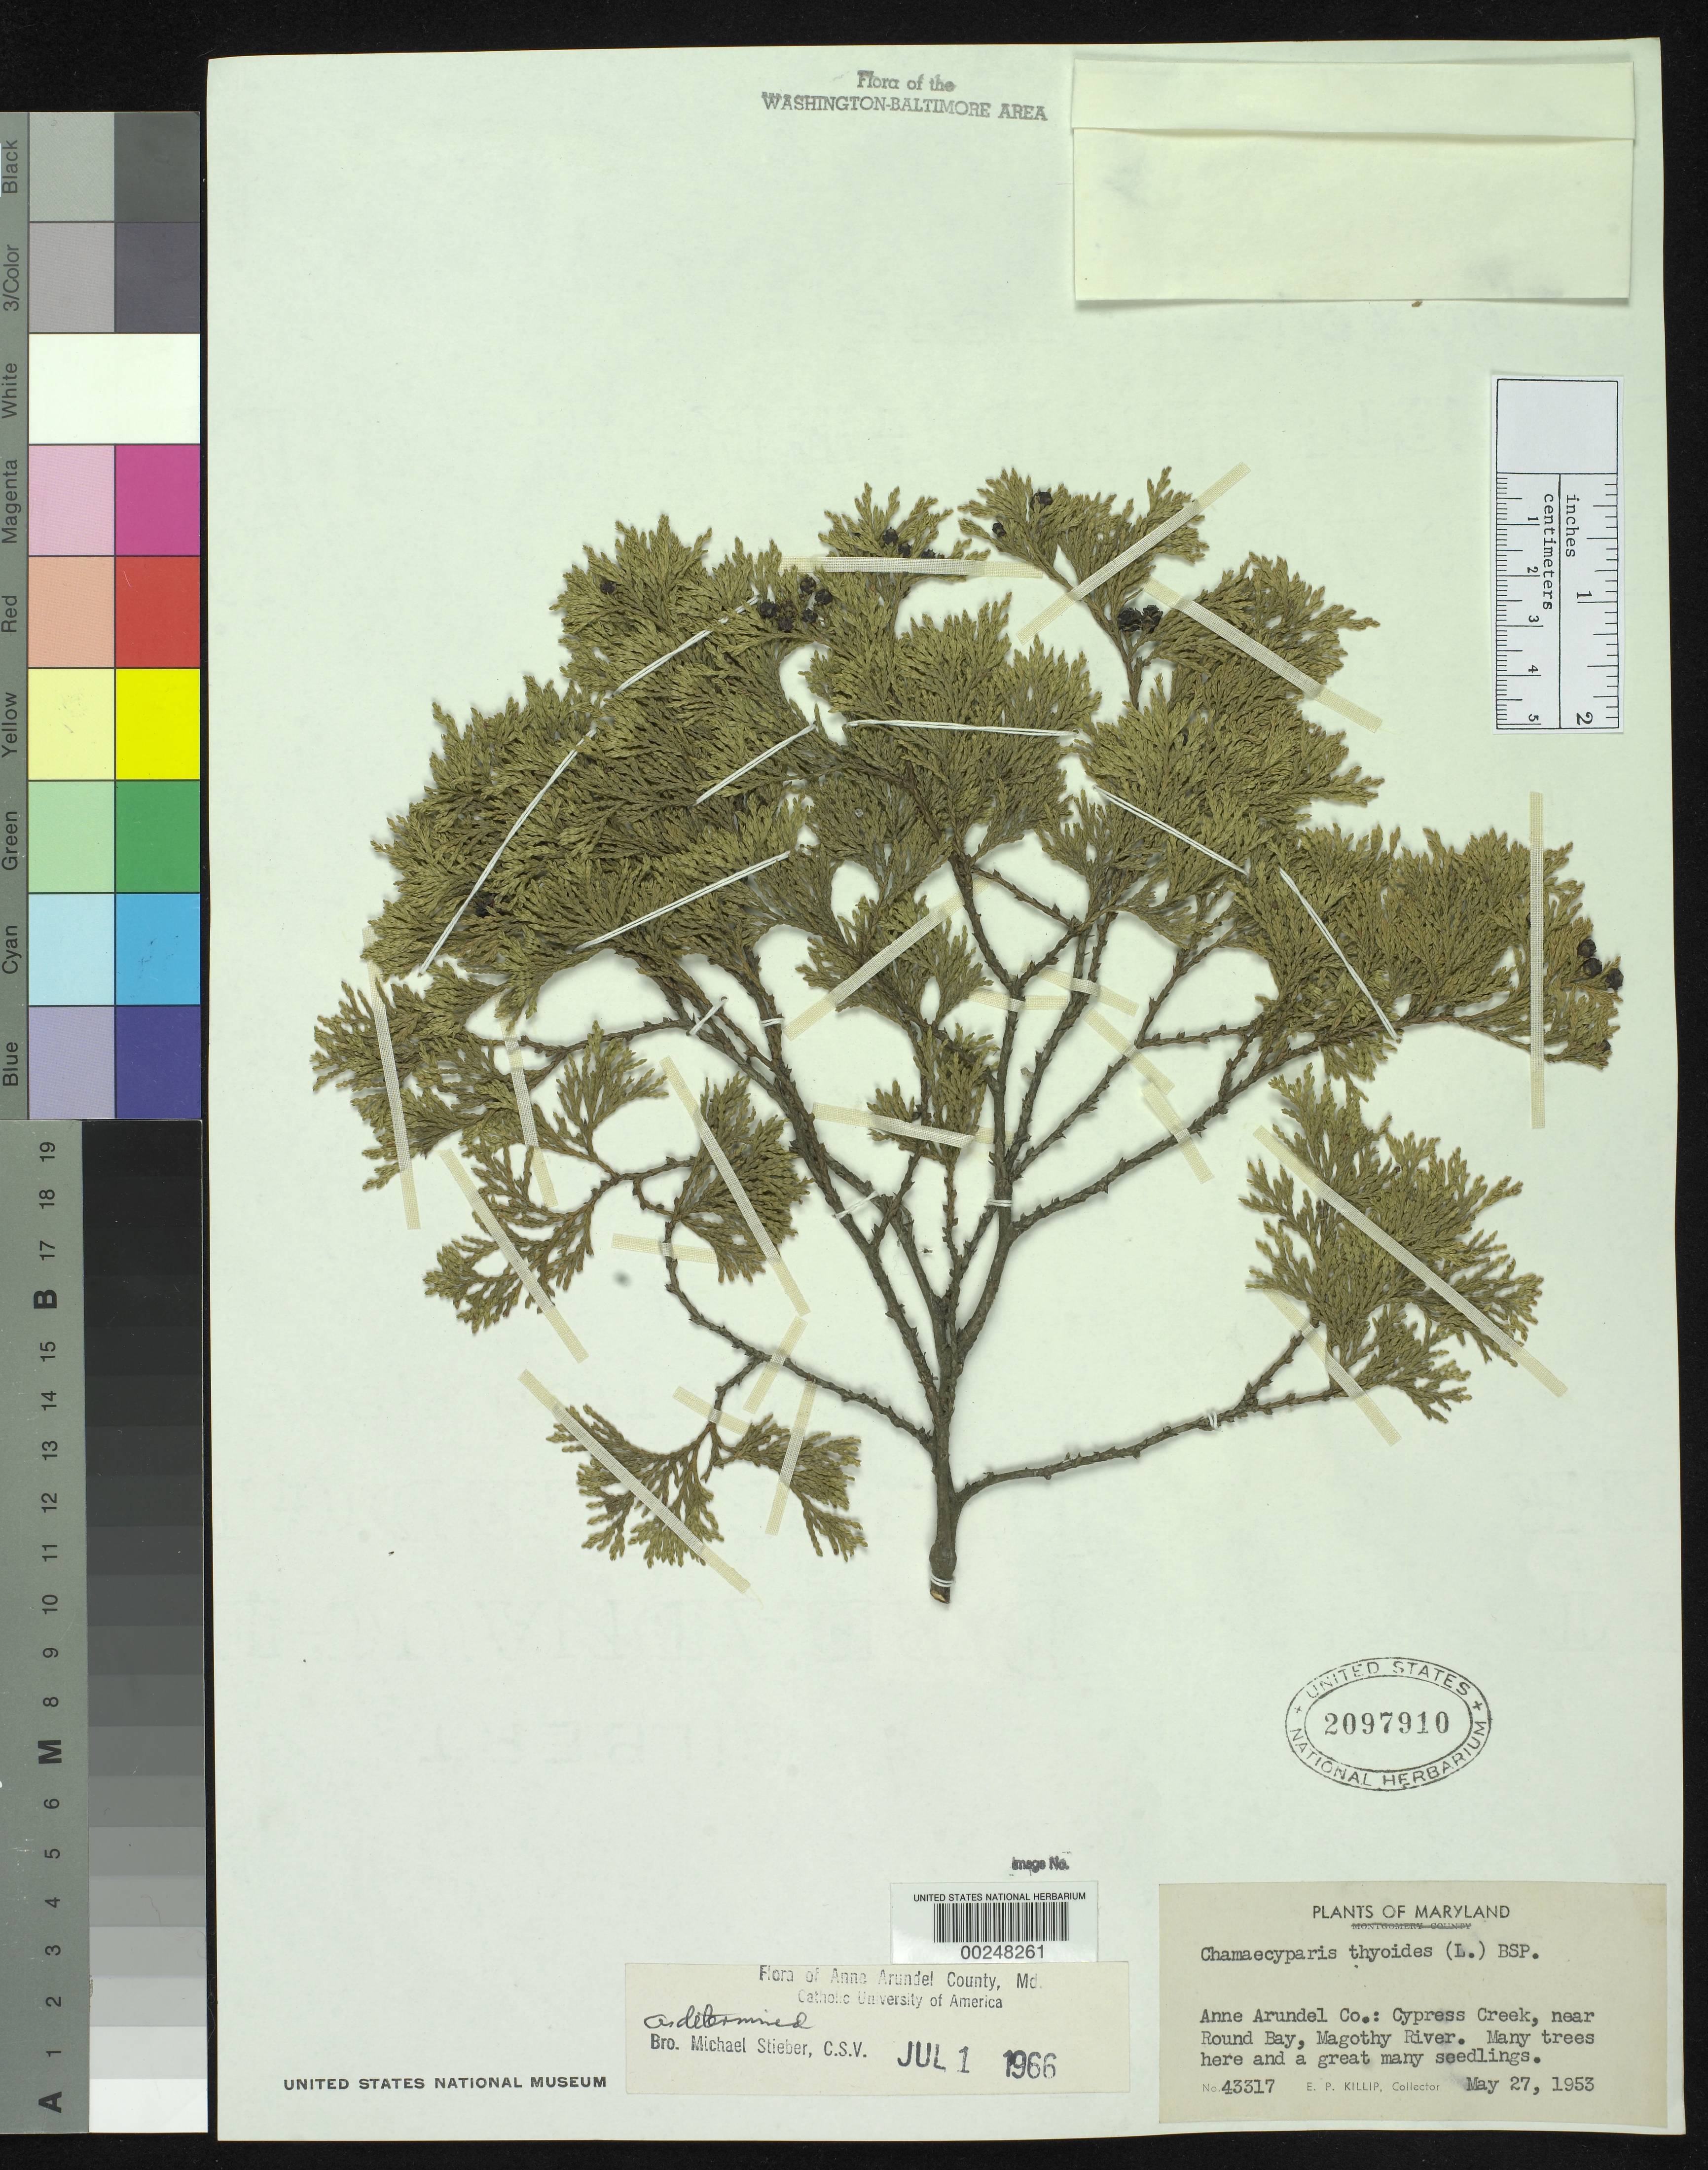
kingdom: Plantae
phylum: Tracheophyta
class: Pinopsida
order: Pinales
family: Cupressaceae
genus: Chamaecyparis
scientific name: Chamaecyparis thyoides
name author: (L.) Britton, Stearns & Poggenb.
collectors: E. P. Killip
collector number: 43317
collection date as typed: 27 May 1953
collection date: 1953-05-27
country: United States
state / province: Maryland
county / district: Anne Arundel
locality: Cypress Creek, near Round Bay, Magothy River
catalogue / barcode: US 2097910